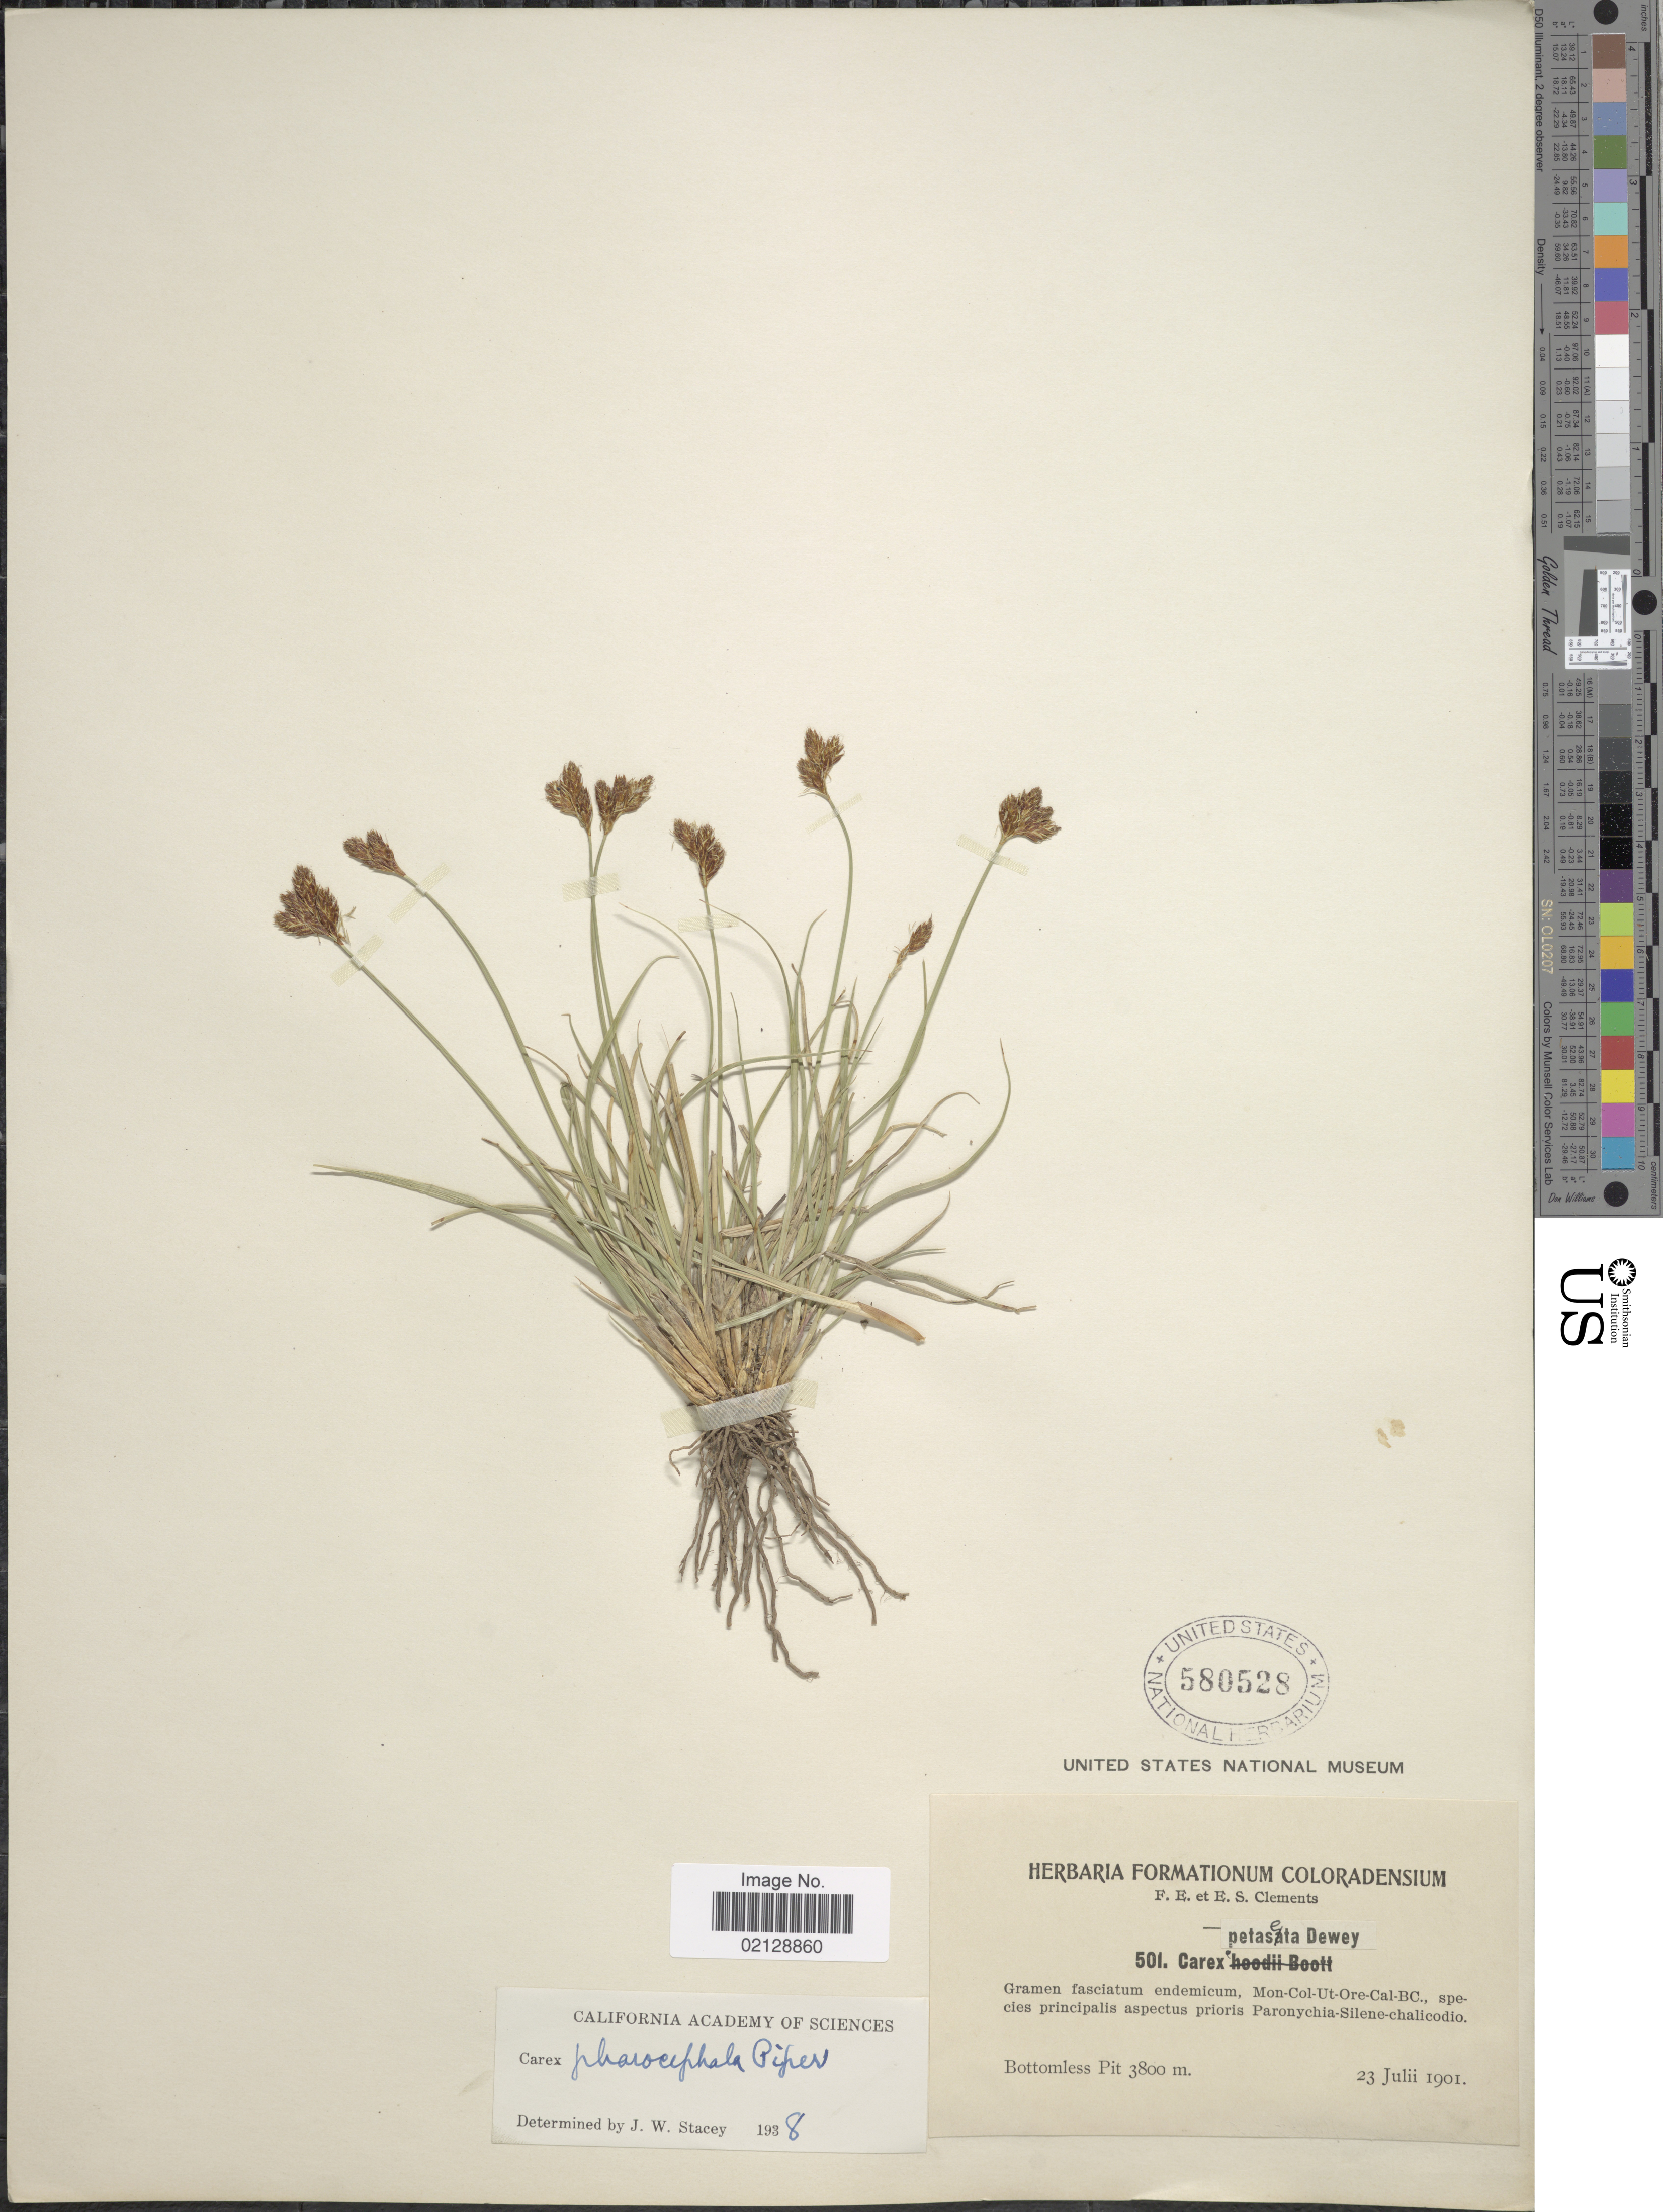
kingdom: Plantae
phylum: Tracheophyta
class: Liliopsida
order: Poales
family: Cyperaceae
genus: Carex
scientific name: Carex phaeocephala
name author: Piper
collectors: F. E. Clements & E. S. Clements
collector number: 501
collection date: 1901-07-23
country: United States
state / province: Colorado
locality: Bottomless Pit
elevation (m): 3800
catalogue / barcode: US 580528